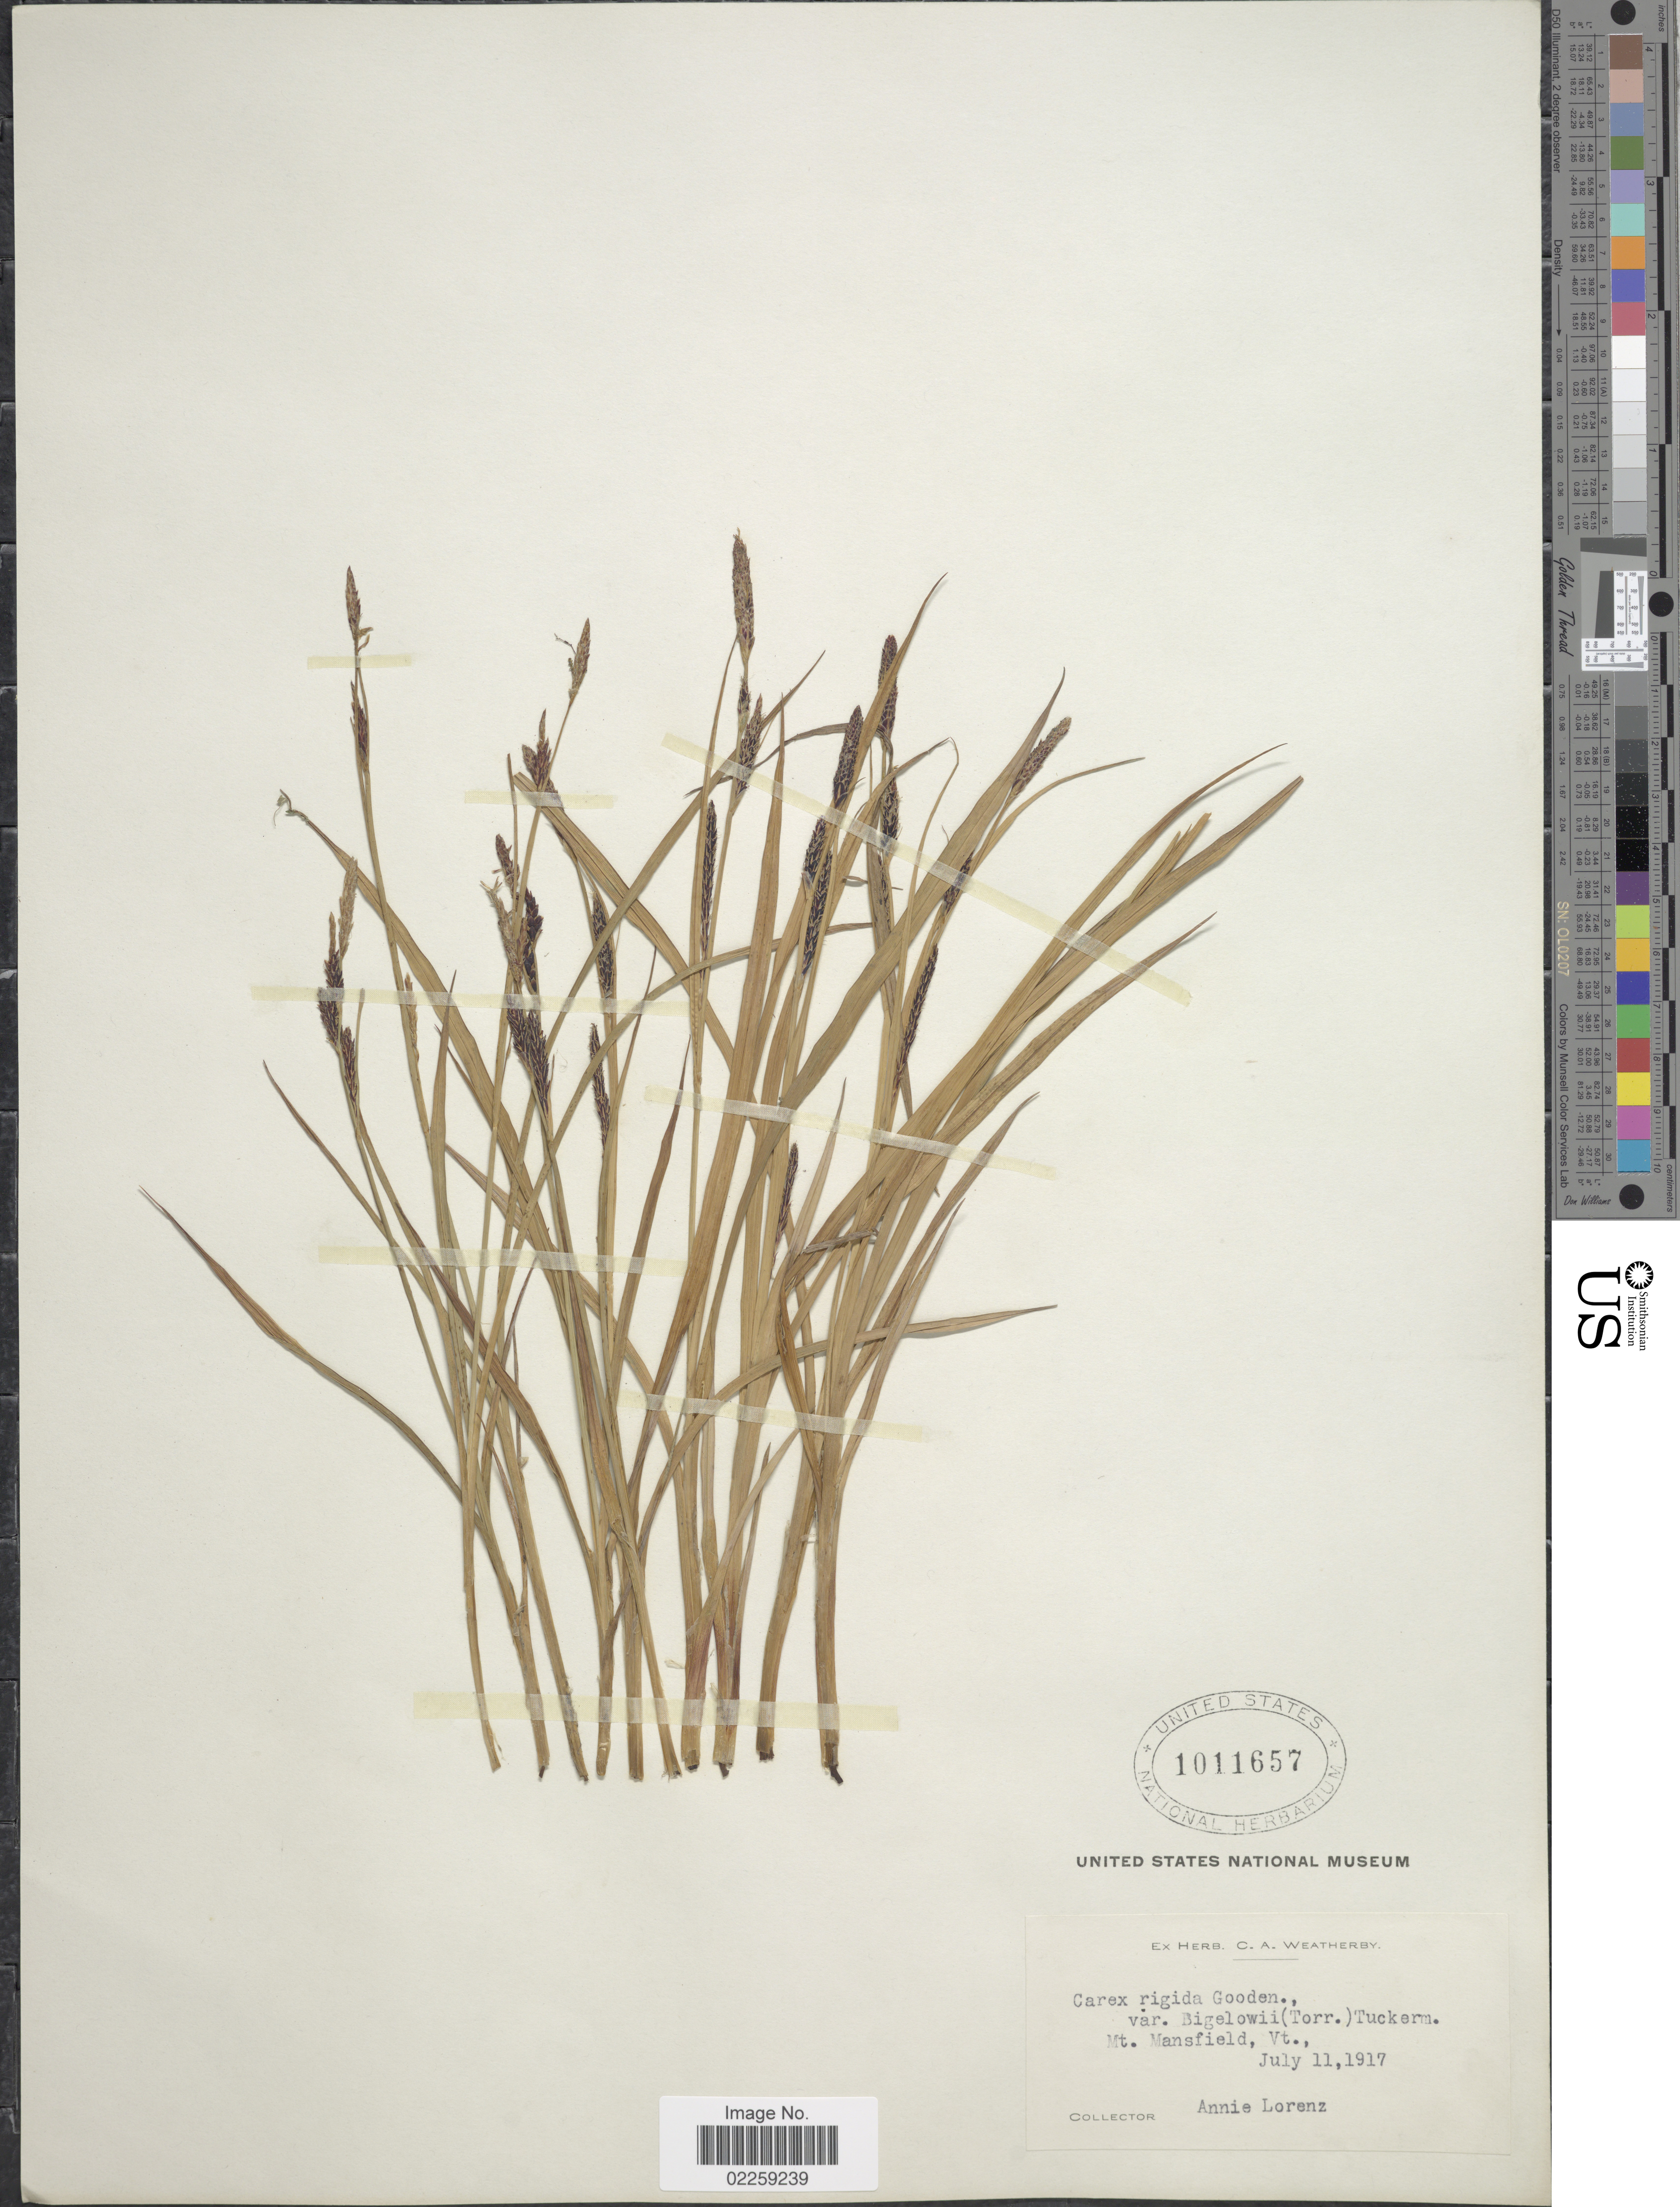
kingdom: Plantae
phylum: Tracheophyta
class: Liliopsida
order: Poales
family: Cyperaceae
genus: Carex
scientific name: Carex bigelowii subsp. bigelowii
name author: Torr. ex Schwein.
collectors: A. Lorenz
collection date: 1917-07-11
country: United States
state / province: Vermont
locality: Mt. Mansfield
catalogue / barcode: US 1011657